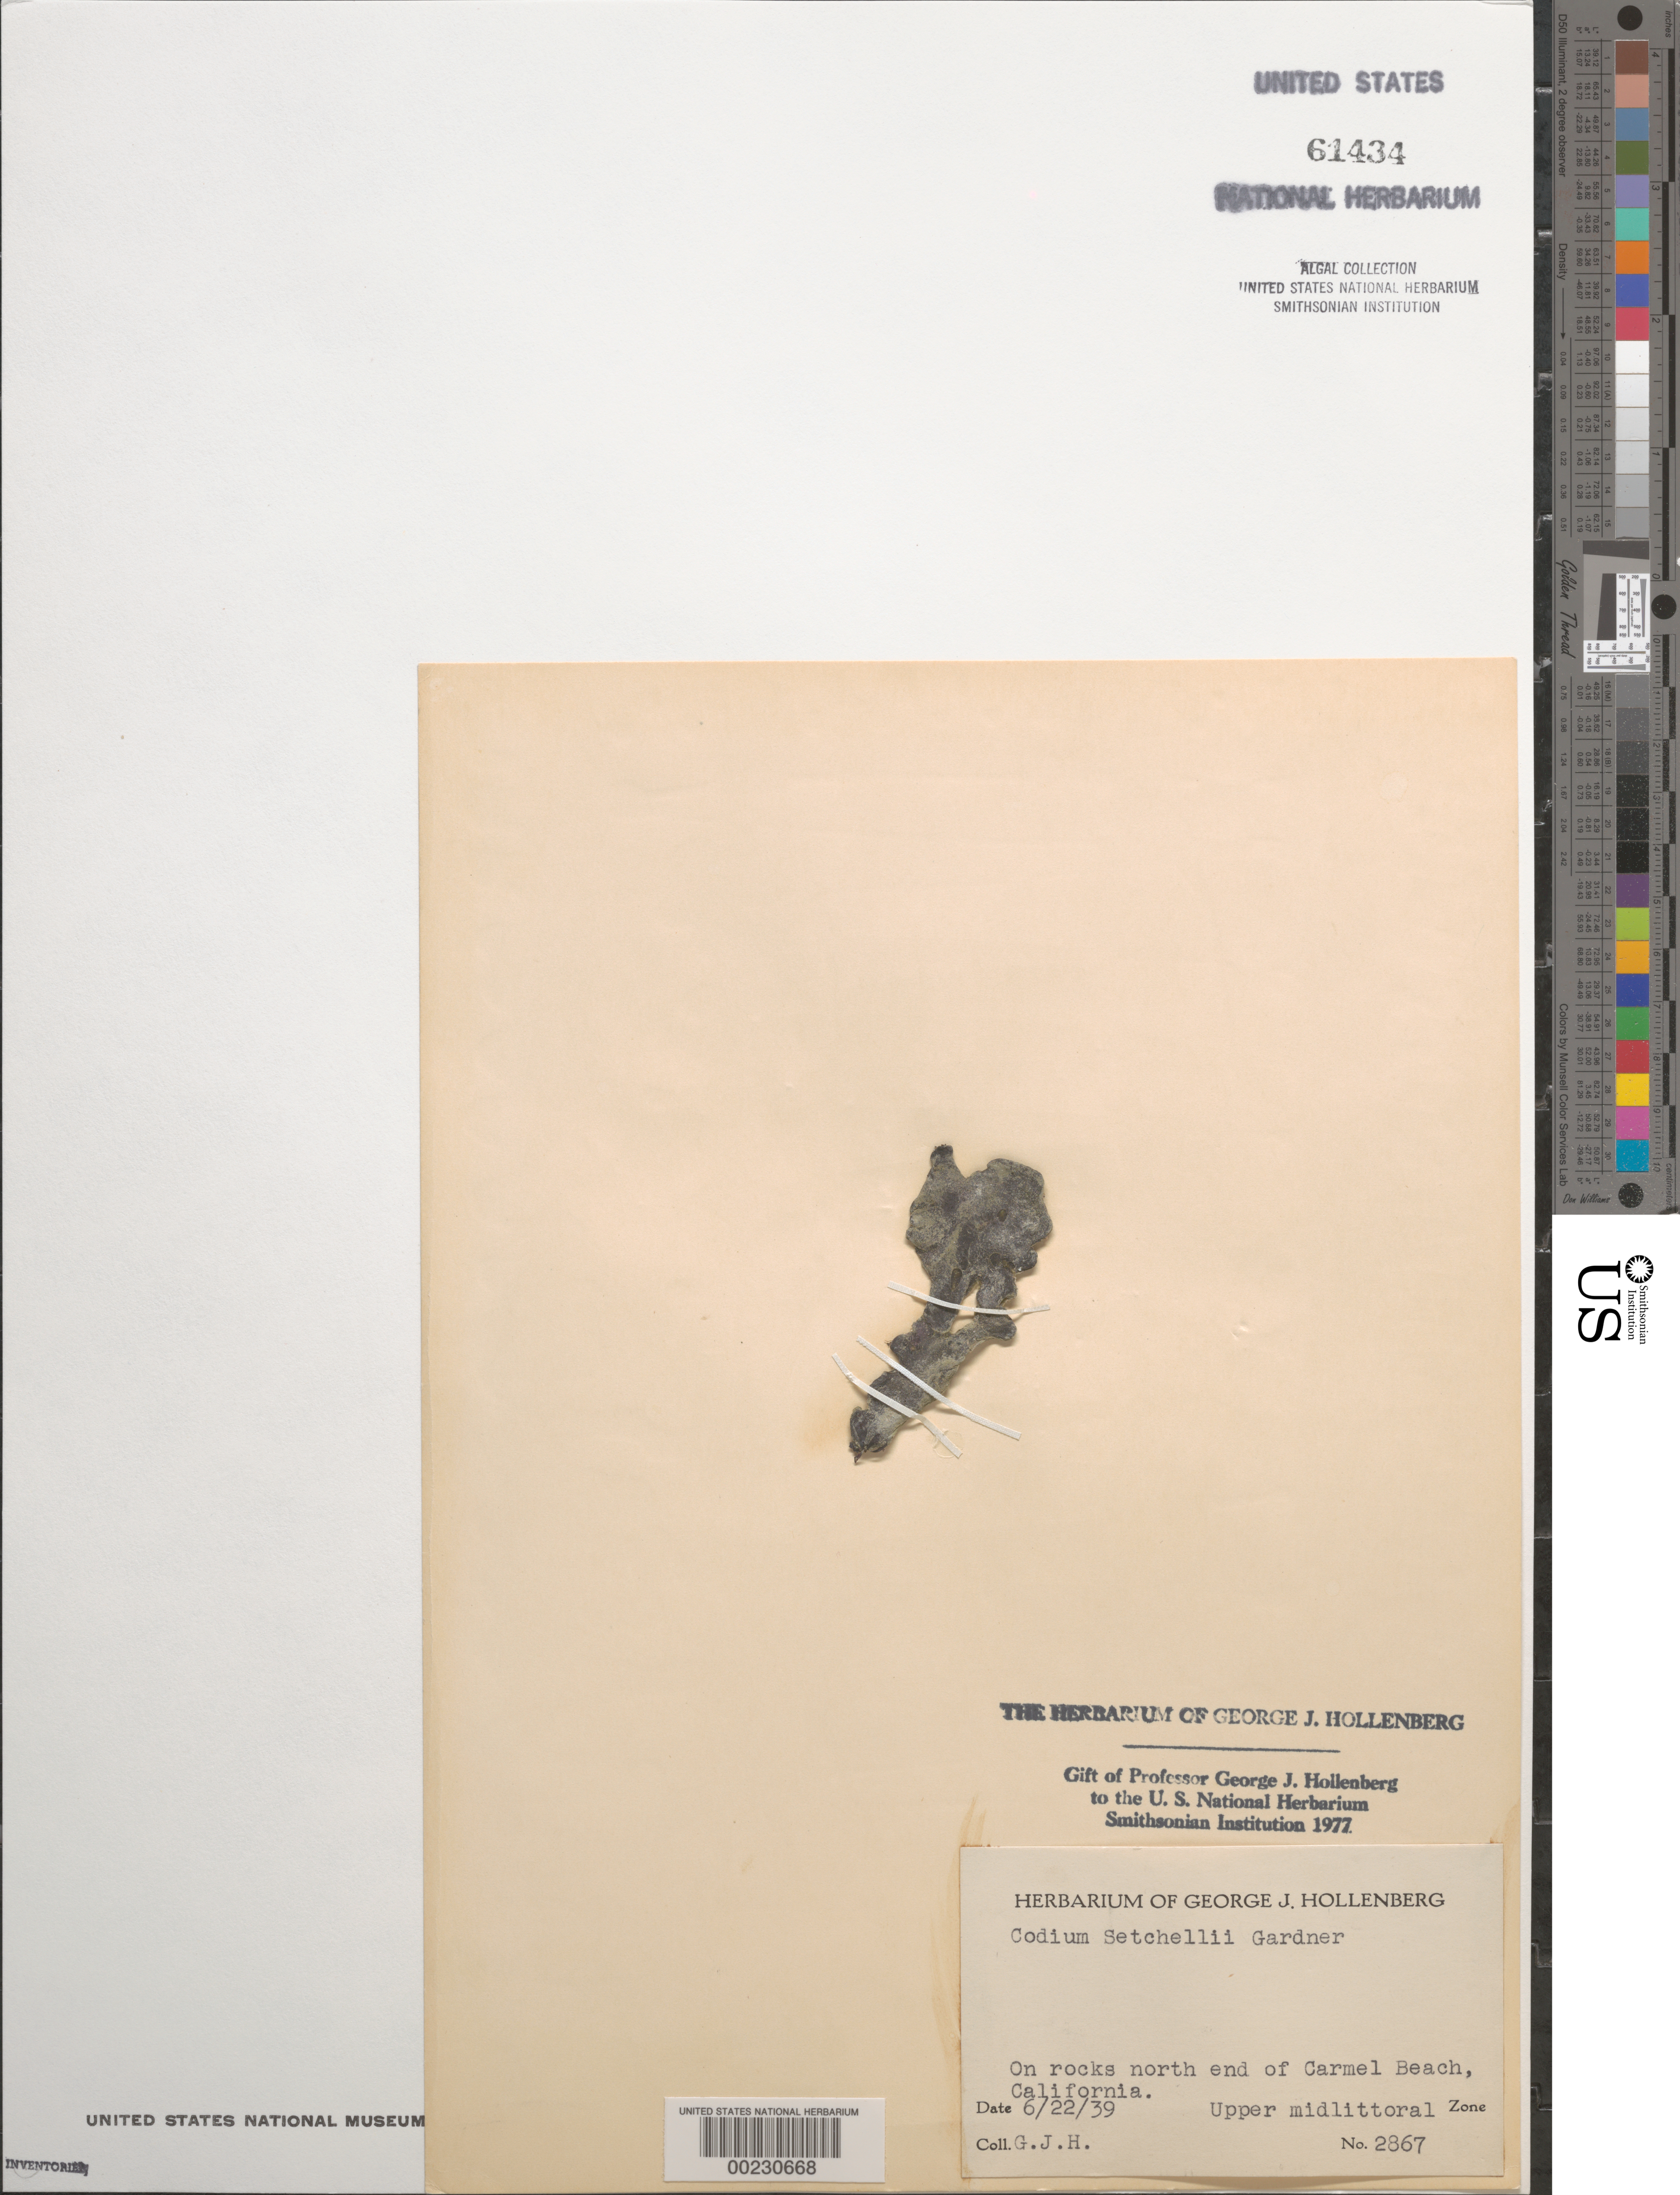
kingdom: Plantae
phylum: Chlorophyta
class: Ulvophyceae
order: Bryopsidales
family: Codiaceae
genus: Codium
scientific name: Codium setchellii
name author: N.L. Gardner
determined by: Hollenberg, George J.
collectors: G. Hollenberg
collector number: GJH 2867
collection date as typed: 22 Jun 1939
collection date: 1939-06-22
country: United States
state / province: California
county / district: Monterey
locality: Carmel Beach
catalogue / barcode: US 61434